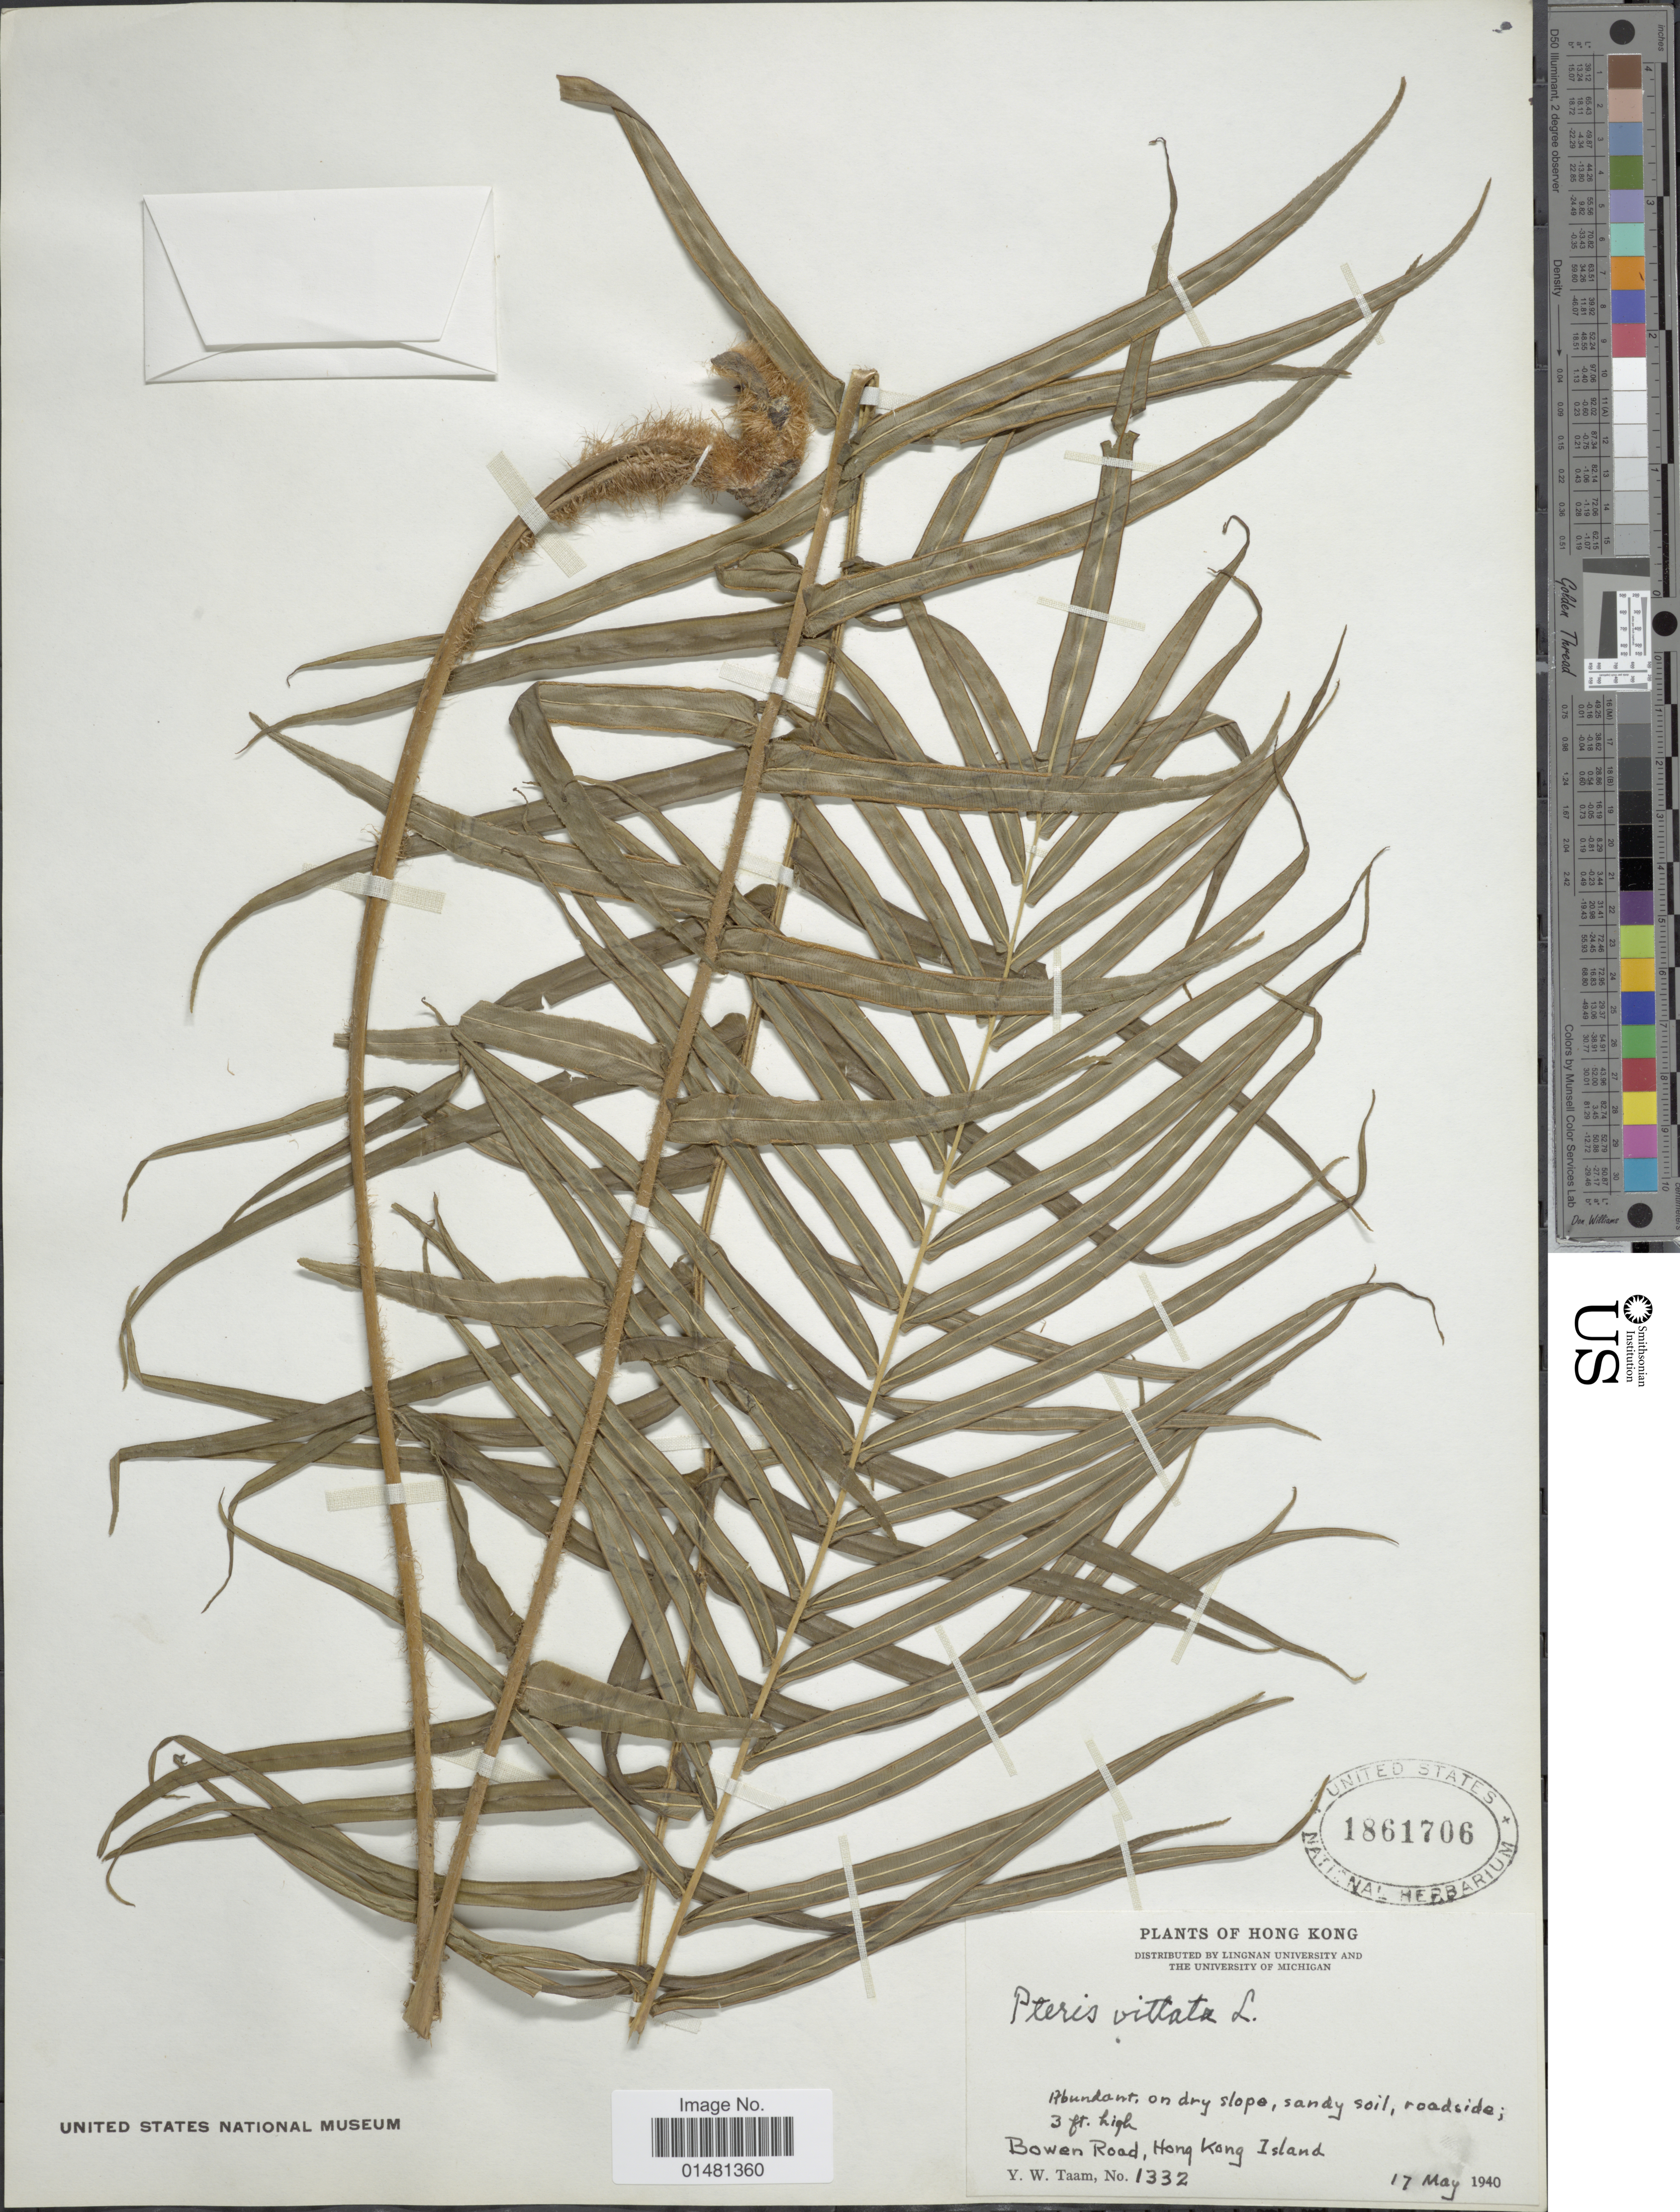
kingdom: Plantae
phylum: Tracheophyta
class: Polypodiopsida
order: Polypodiales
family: Pteridaceae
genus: Pteris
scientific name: Pteris vittata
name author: L.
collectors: Y. W. Taam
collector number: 1332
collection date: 1940-05-17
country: China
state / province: Hong Kong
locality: Bowen Road, Hong Kong Island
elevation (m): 1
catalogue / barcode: US 1861706